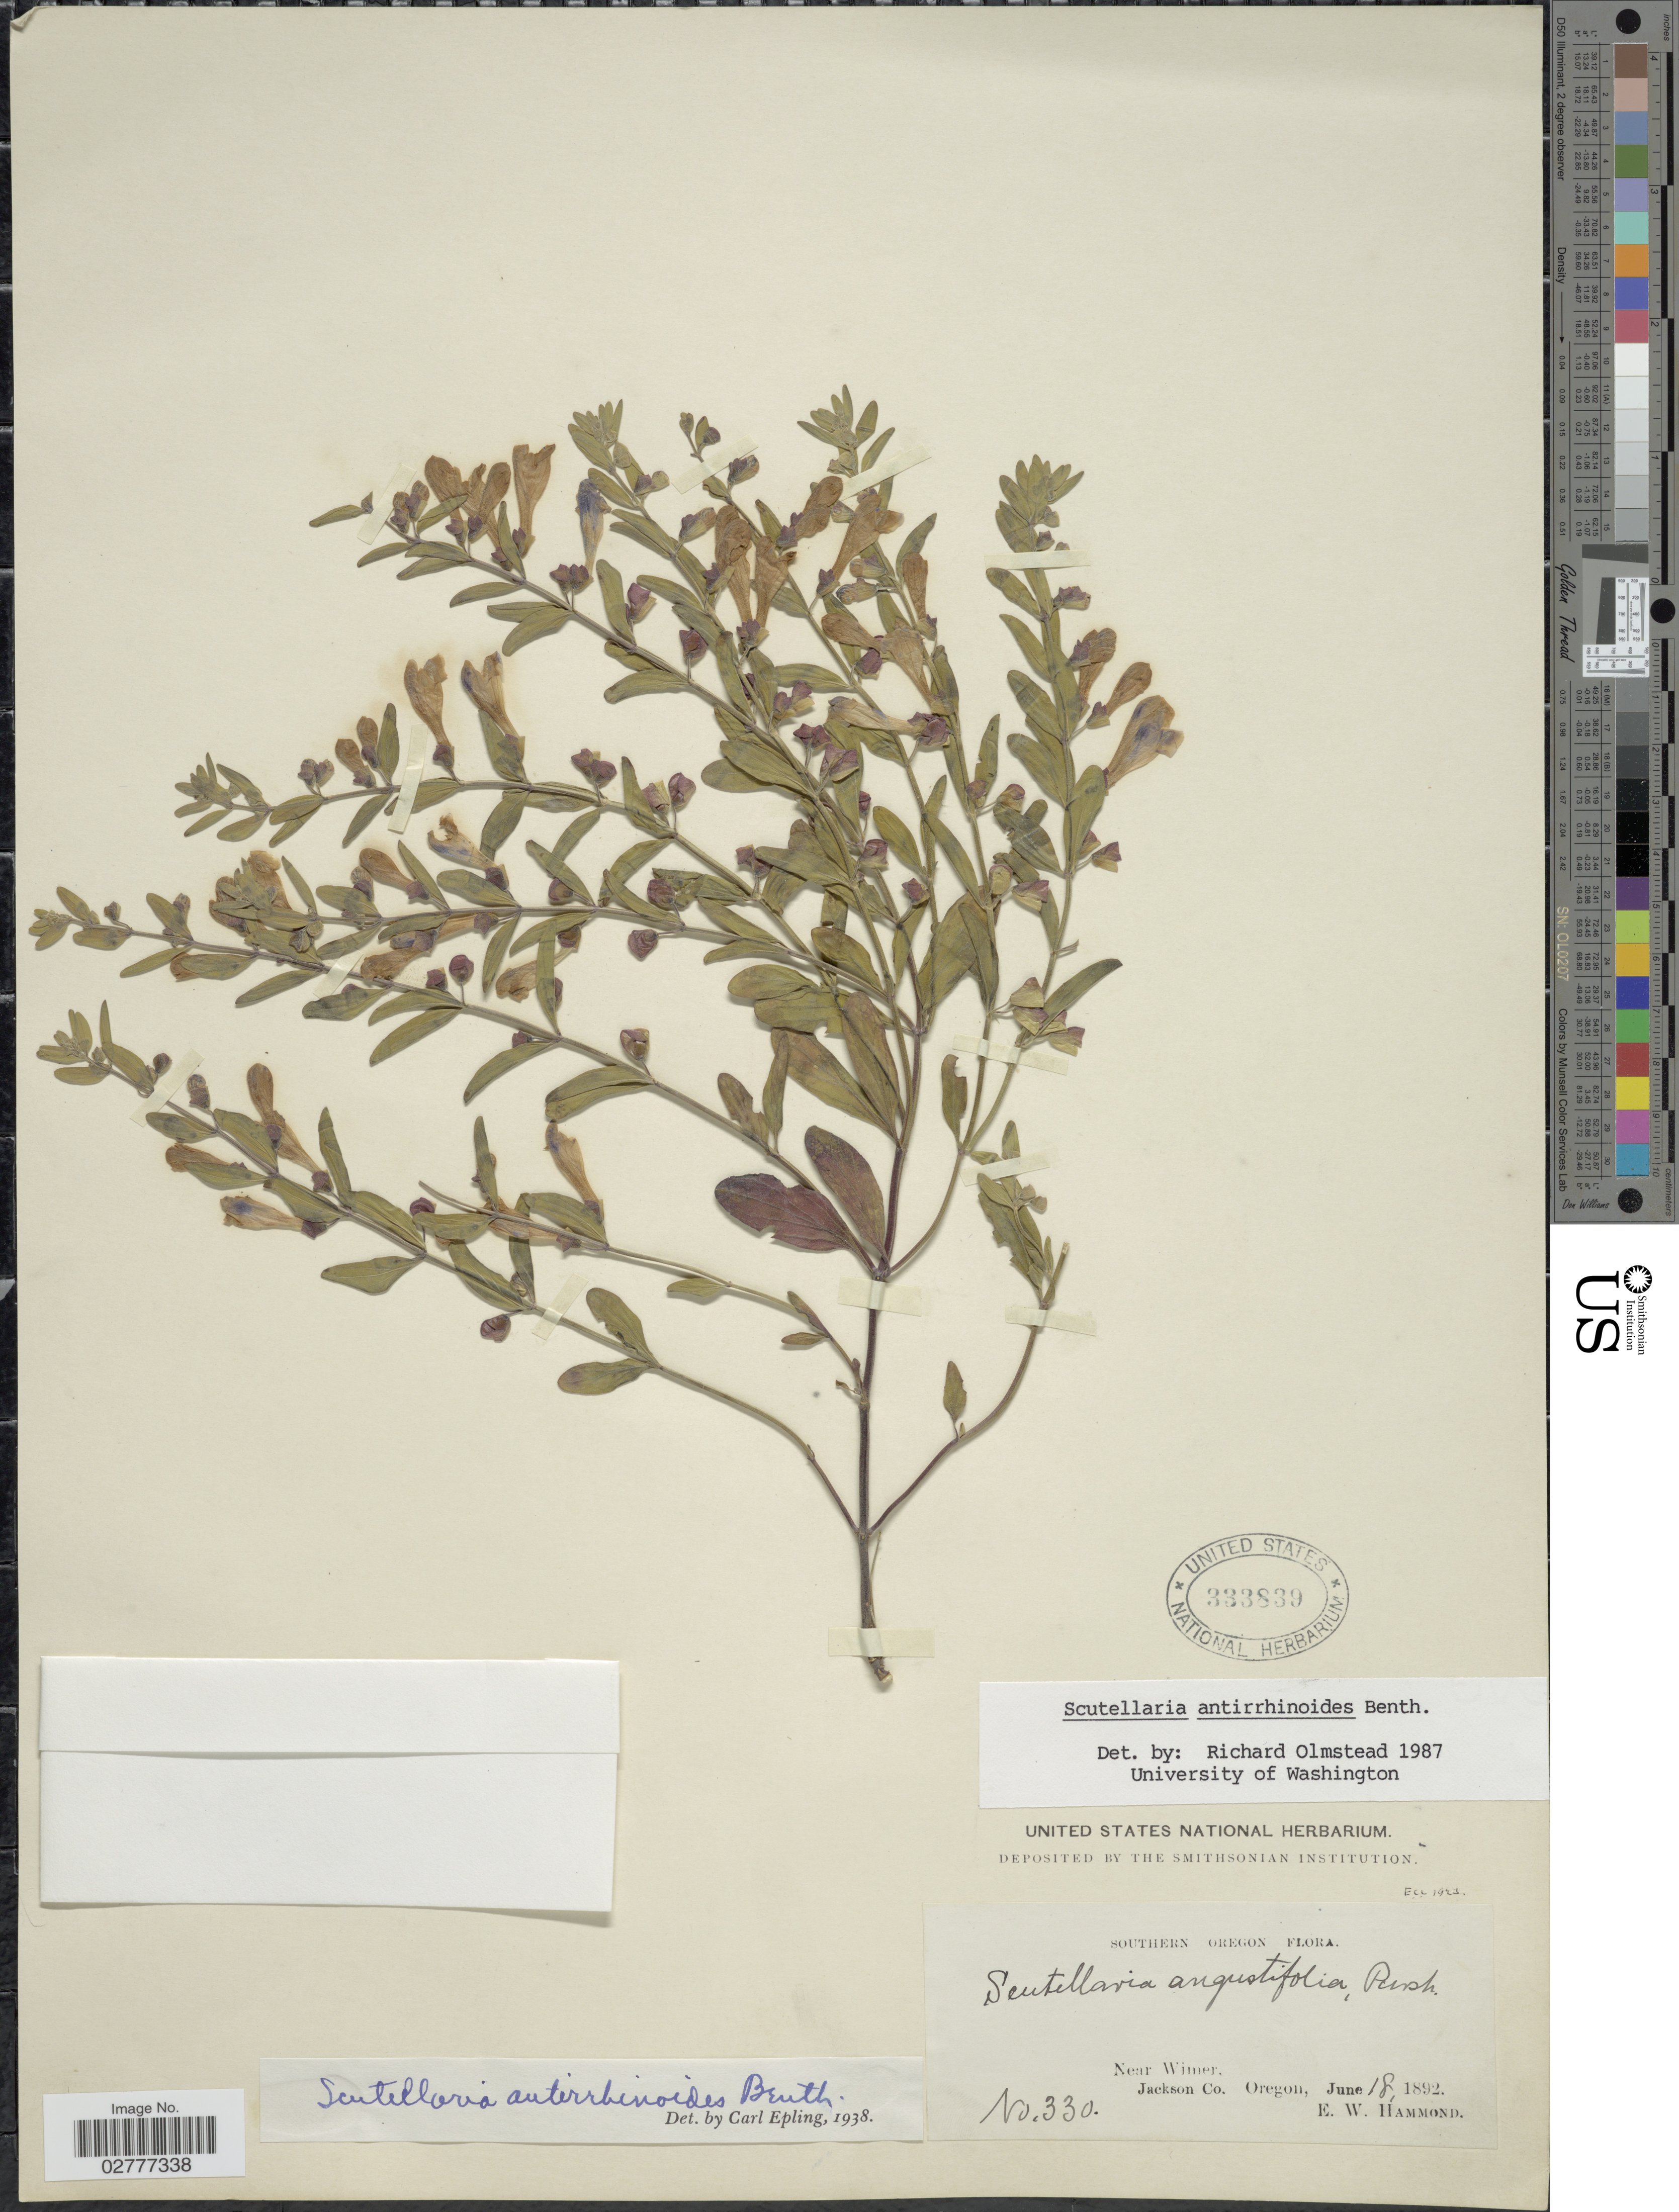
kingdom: Plantae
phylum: Tracheophyta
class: Magnoliopsida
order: Lamiales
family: Lamiaceae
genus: Scutellaria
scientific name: Scutellaria antirrhinoides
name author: Benth.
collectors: E. Hammond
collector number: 330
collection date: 1892-06-18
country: United States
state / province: Oregon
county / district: Jackson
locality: Southern Oregon. Near Wimer. Jackson Co.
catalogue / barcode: US 333839